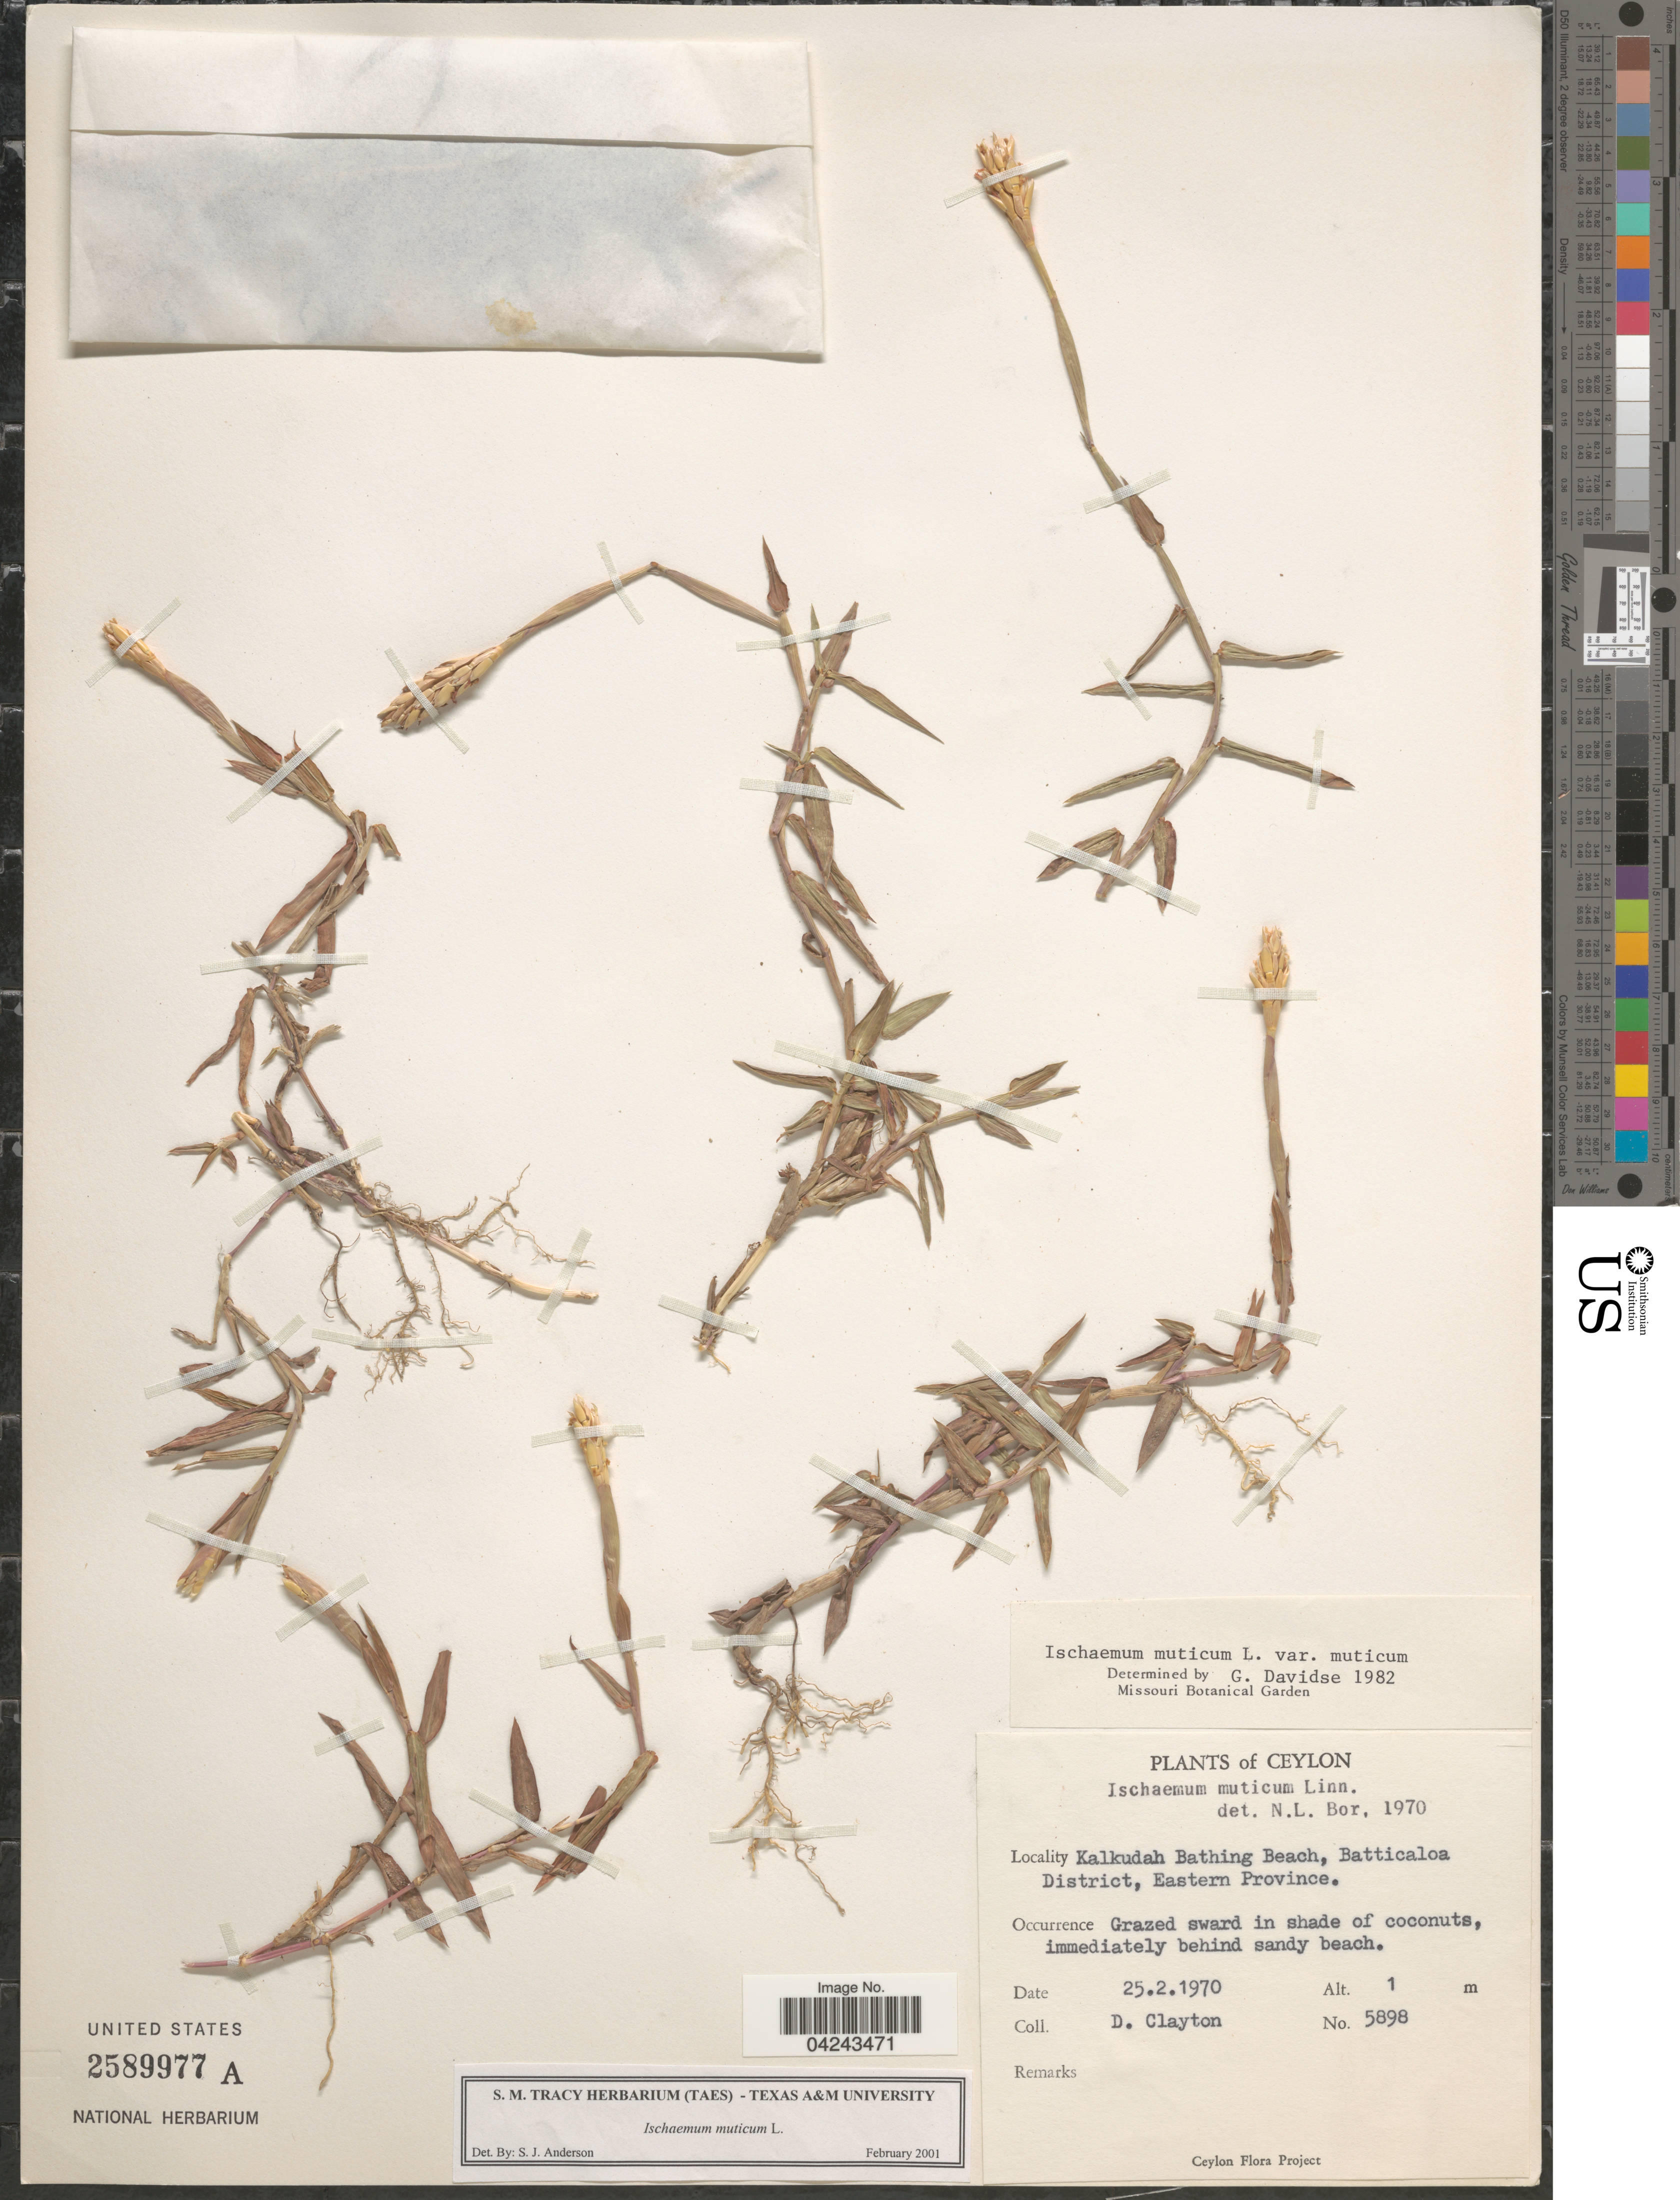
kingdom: Plantae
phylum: Tracheophyta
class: Liliopsida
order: Poales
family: Poaceae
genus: Ischaemum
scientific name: Ischaemum muticum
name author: L.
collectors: D. Clayton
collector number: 5898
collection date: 1970-02-25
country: Sri Lanka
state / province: Eastern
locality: Ceylon. Kalkudah Bathing Beach, Batticaloa District. In shade of coconuts, immediately behind sandy beach.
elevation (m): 1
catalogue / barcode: US 2589977A